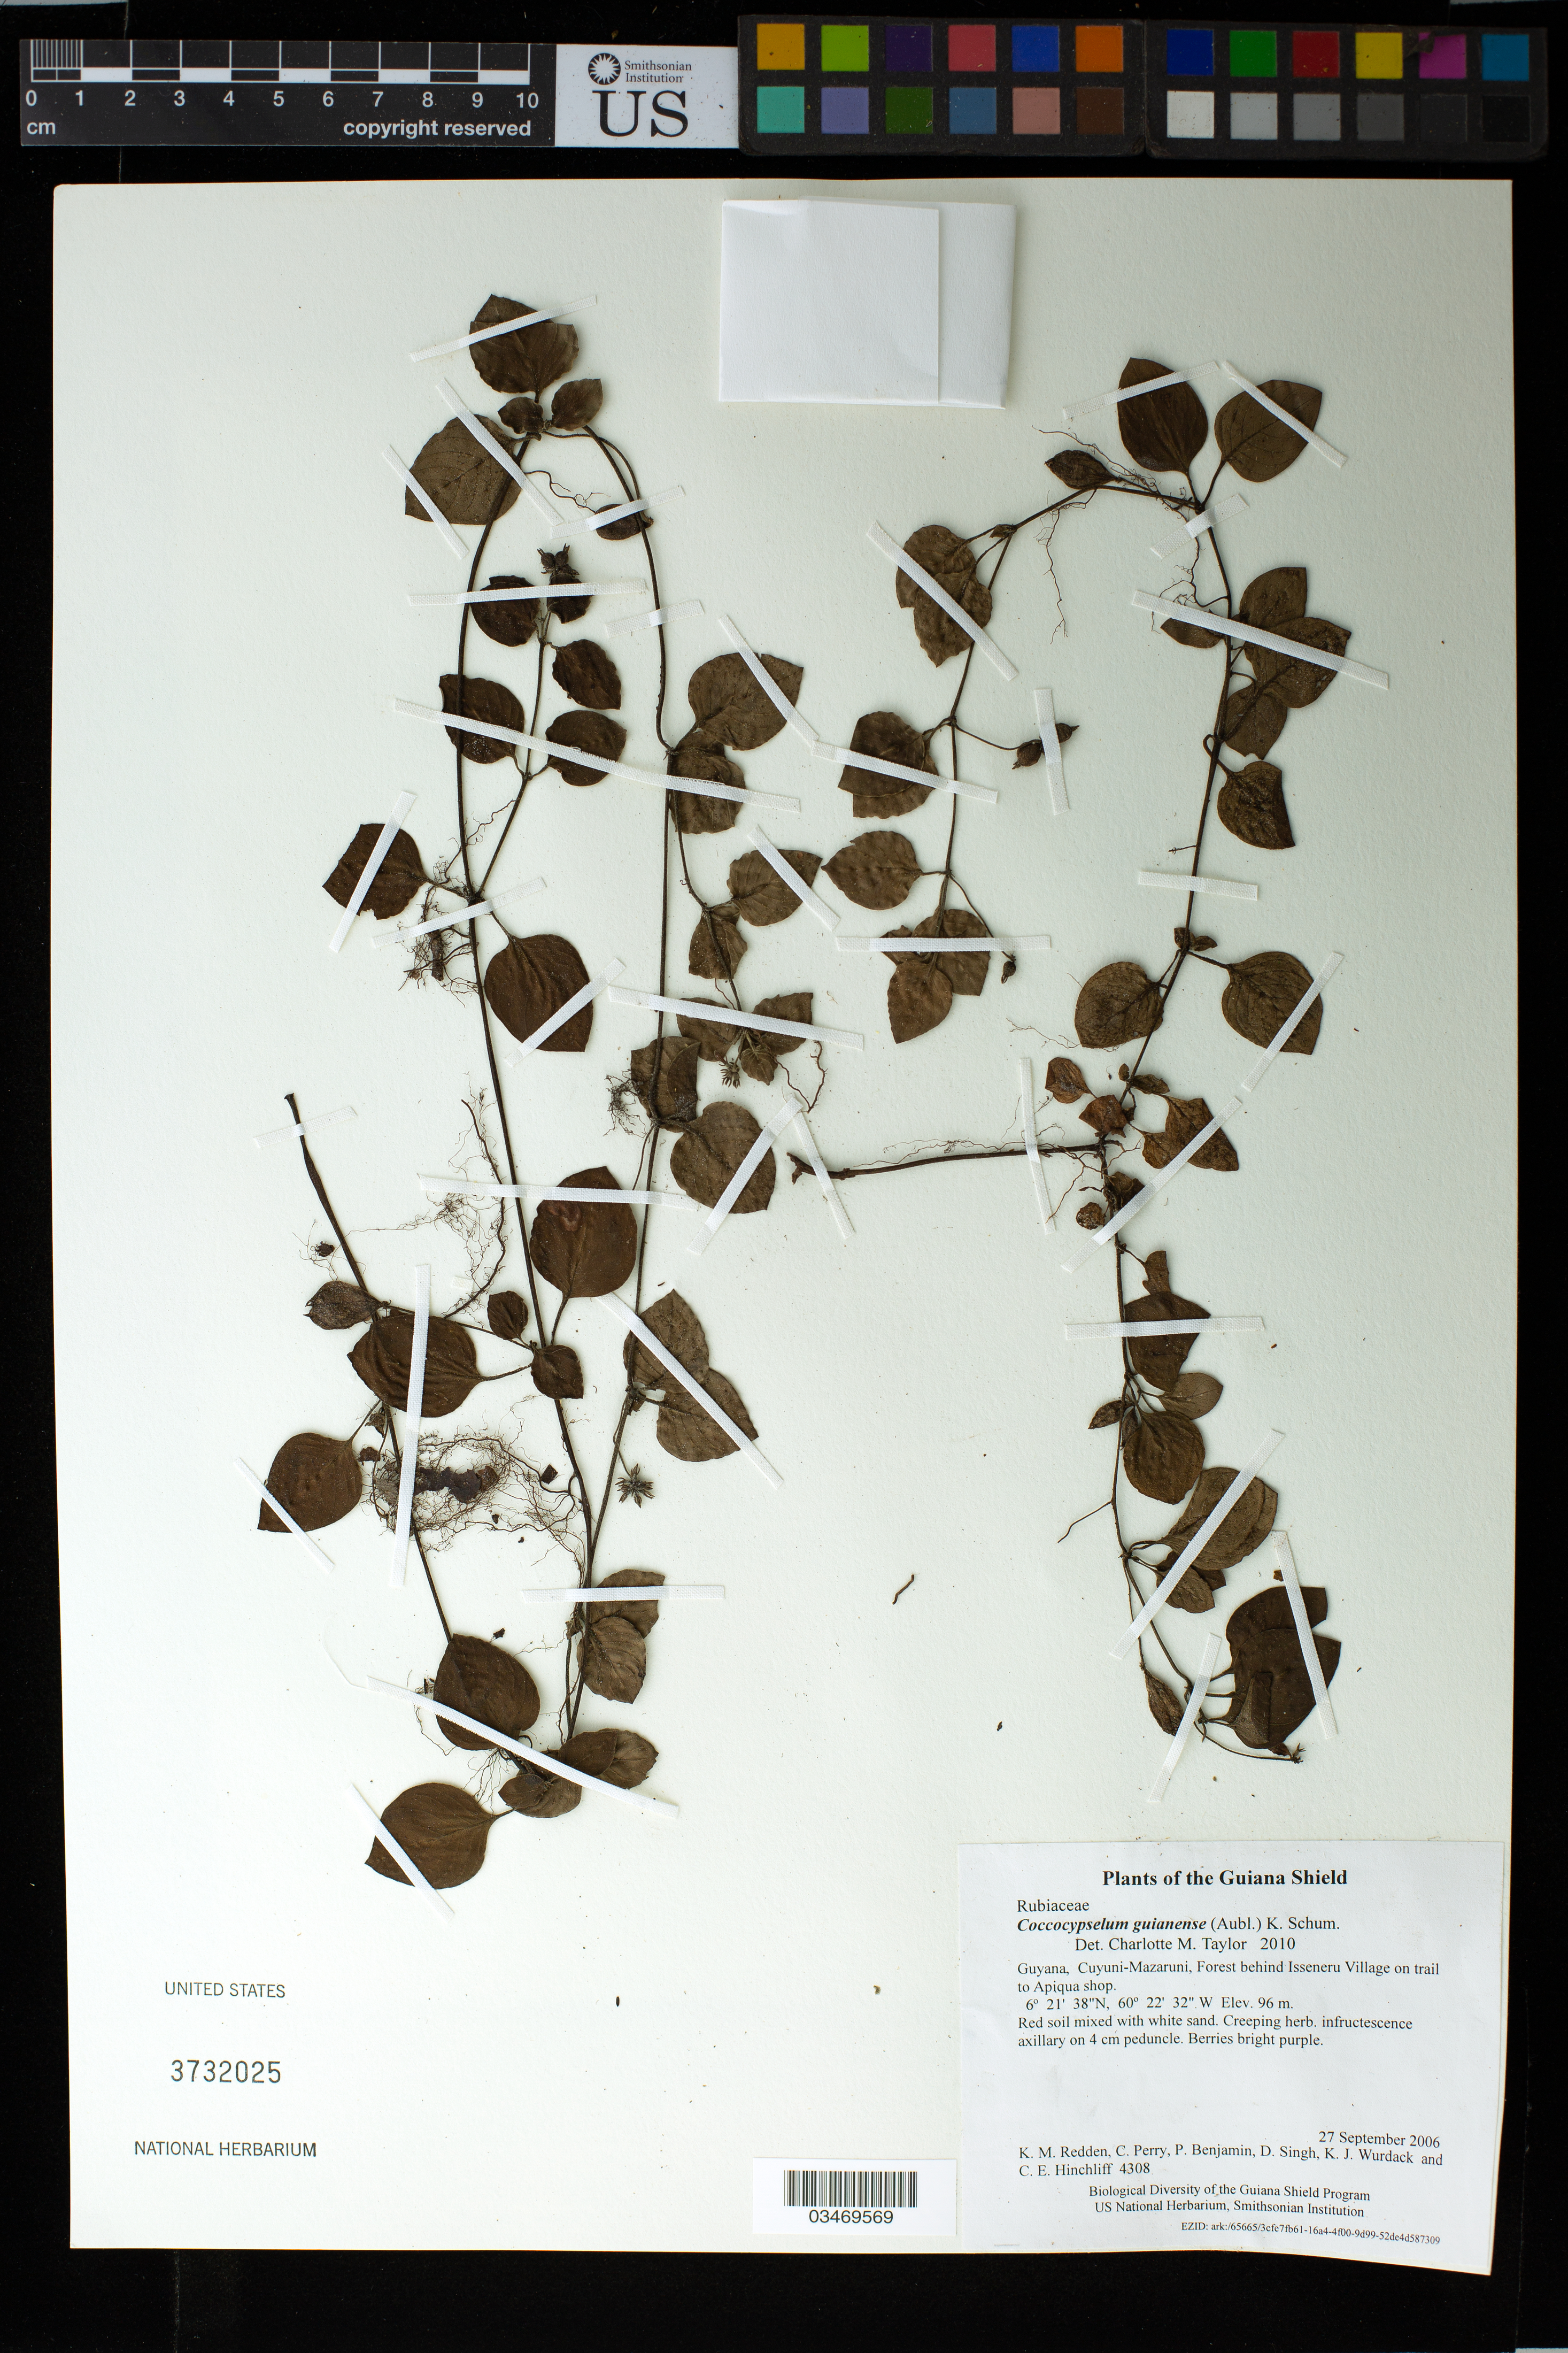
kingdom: Plantae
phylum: Tracheophyta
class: Magnoliopsida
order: Gentianales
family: Rubiaceae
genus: Coccocypselum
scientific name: Coccocypselum guianense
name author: (Aubl.) K. Schum.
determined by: Taylor, Charlotte M.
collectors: K. M. Redden, C. Perry, P. Benjamin, D. Singh, K. Wurdack & C. E. Hinchliff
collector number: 4308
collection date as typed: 27 September 2006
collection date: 2006-09-27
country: Guyana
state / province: Cuyuni-Mazaruni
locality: Forest behind Isseneru Village on trail to Apiqua shop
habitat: Red soil mixed with white sand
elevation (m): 96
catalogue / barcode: US 3732025